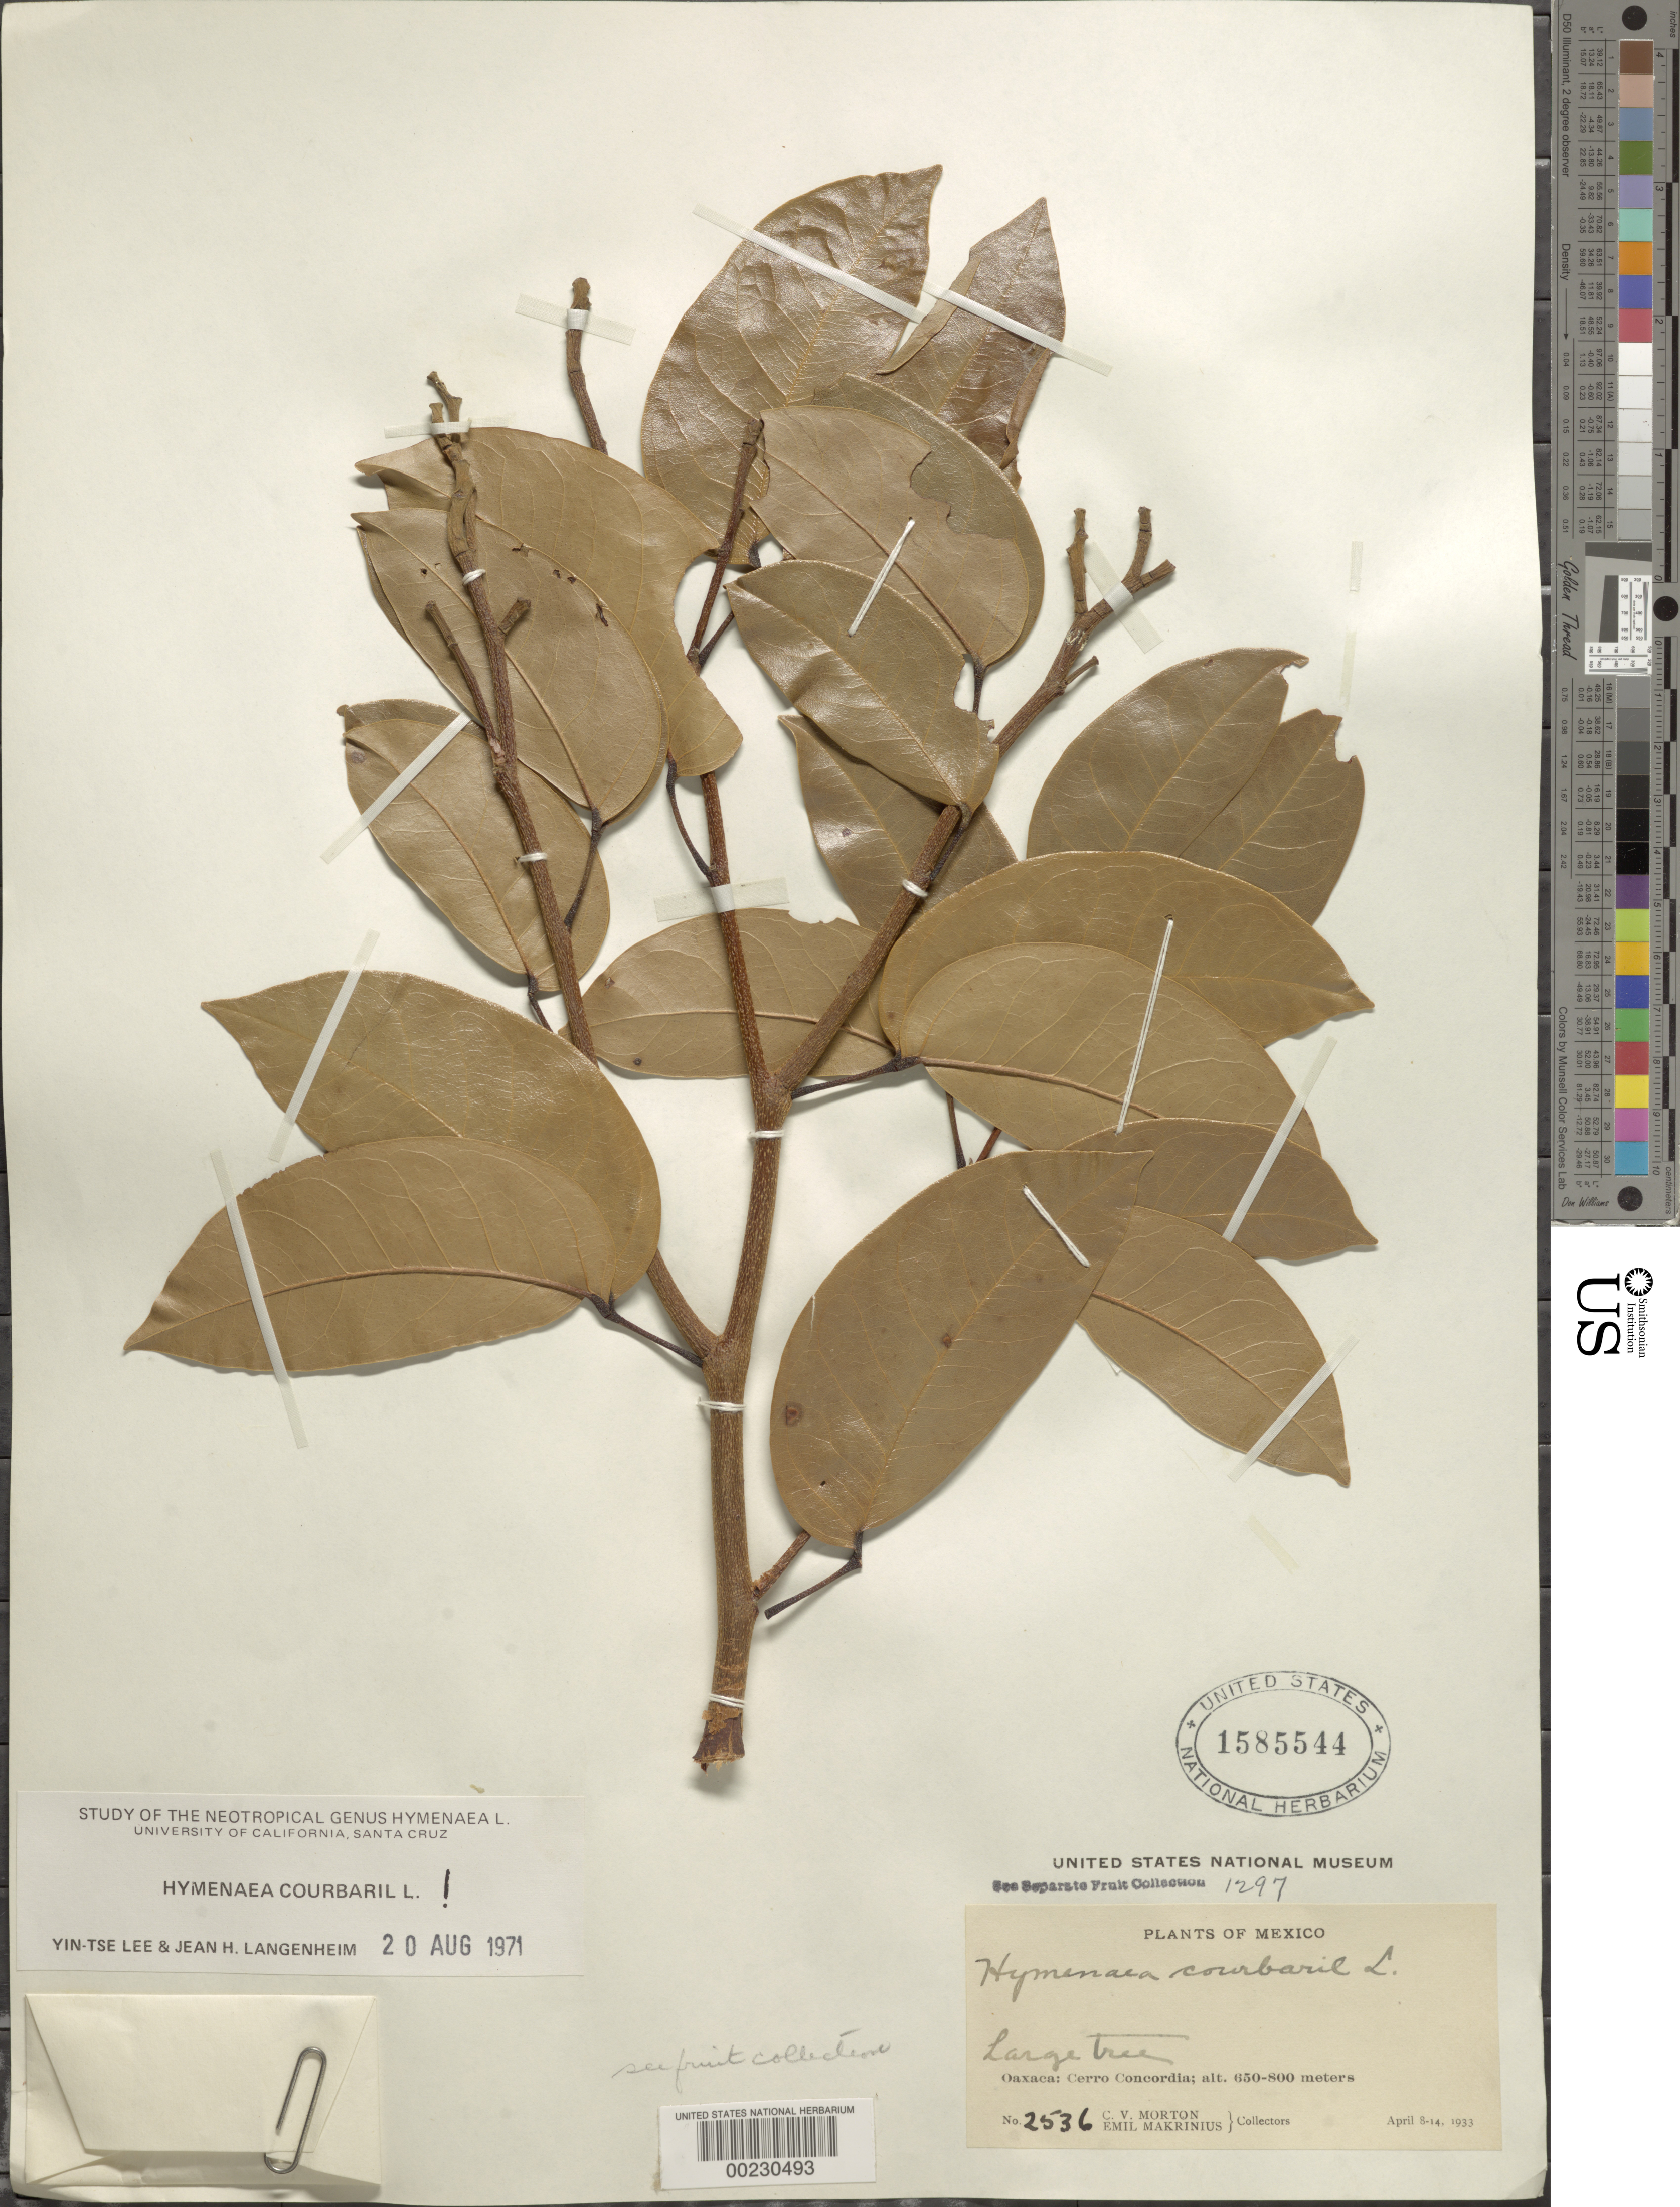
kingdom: Plantae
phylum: Tracheophyta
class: Magnoliopsida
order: Fabales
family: Fabaceae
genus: Hymenaea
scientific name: Hymenaea courbaril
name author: L.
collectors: C. V. Morton & E. Makrinius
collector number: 2536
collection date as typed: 08 Apr 1933 to 14 Apr 1933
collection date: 1933-04-08/1933-04-14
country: Mexico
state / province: Oaxaca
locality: Cerro concordia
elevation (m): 650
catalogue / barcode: US 1585544